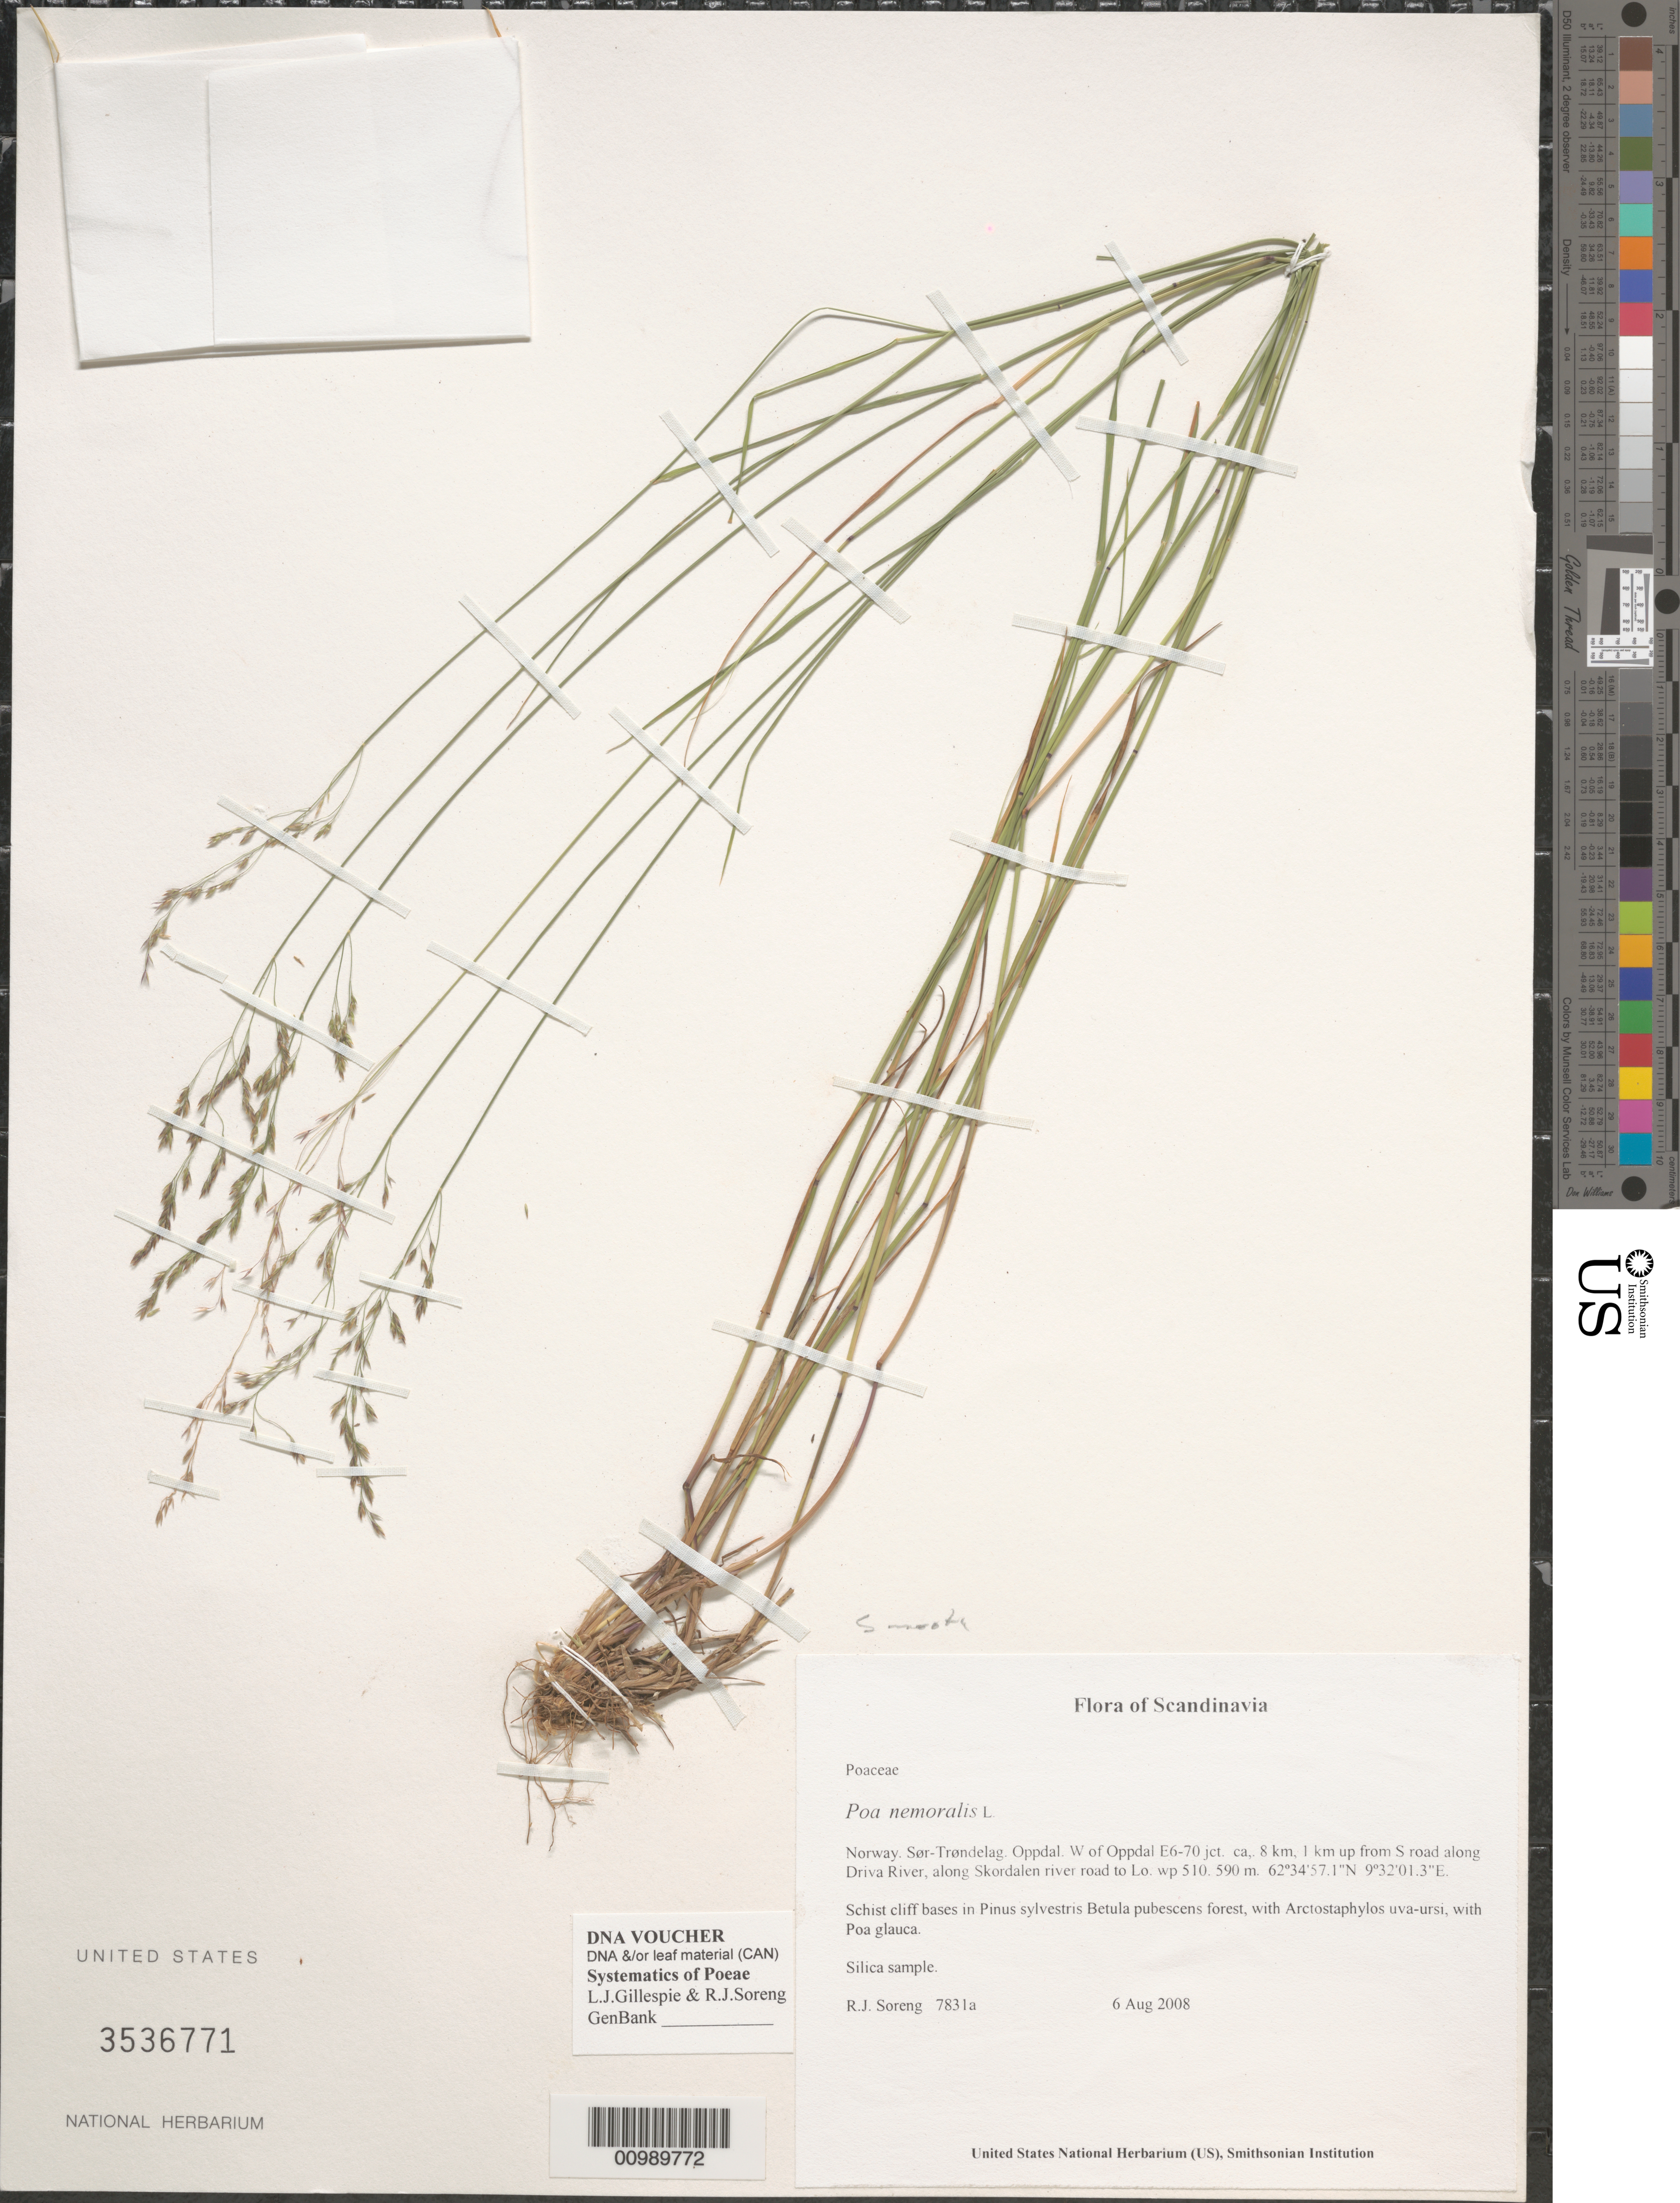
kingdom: Plantae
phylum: Tracheophyta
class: Liliopsida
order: Poales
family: Poaceae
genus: Poa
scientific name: Poa nemoralis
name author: L.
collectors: R. J. Soreng & N. L. Soreng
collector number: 7831-a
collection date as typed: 06 Aug 2008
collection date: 2008-08-06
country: Norway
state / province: Trøndelag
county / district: Oppdal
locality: W of Oppdal E6-70 jct. ca,. 8 km, 1 km up from S road along Driva River, along Skordalen river road to Lo.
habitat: Schist cliff bases in Pinus sylvestris Betula pubescens forest, with Arctostaphylos uva-ursi, with Poa glauca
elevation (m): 590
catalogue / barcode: US 3536771